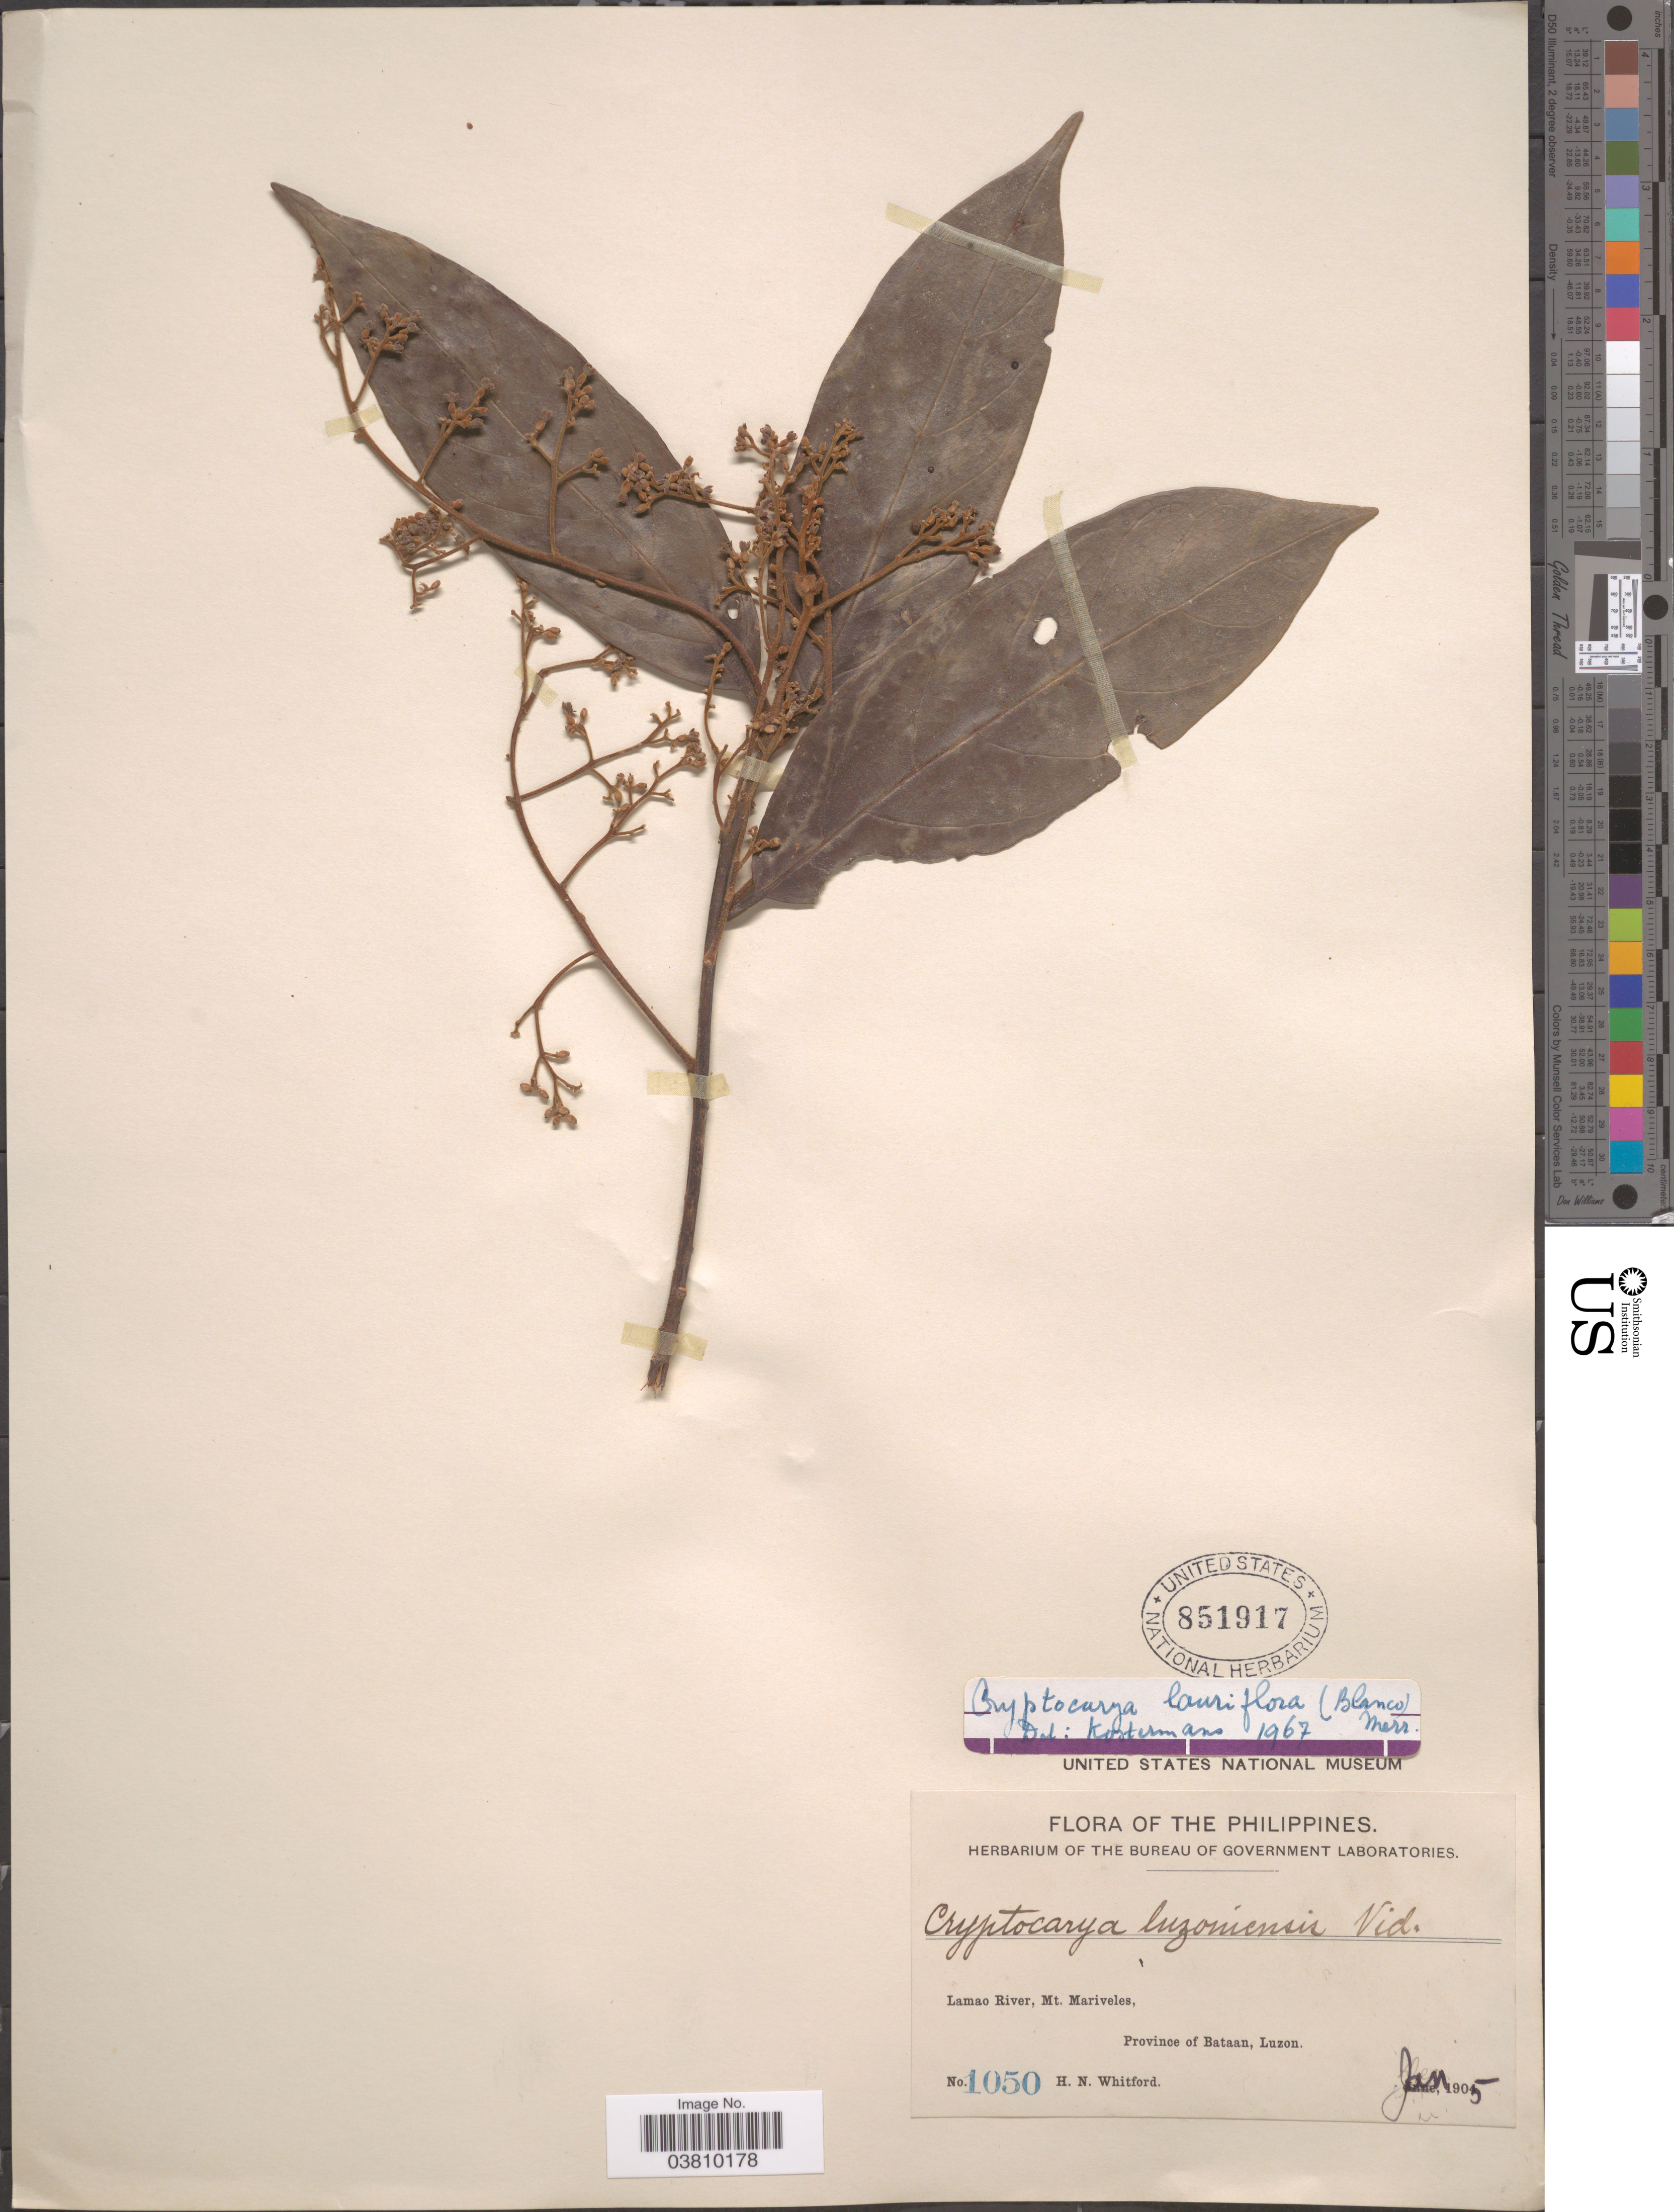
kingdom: Plantae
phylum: Tracheophyta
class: Magnoliopsida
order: Laurales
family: Lauraceae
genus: Cryptocarya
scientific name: Cryptocarya lauriflora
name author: (Blanco) Merr.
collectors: H. N. Whitford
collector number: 1050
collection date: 1905-03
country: Philippines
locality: Lamao River, Mt. Mariveles, Province of Bataan, Luzon.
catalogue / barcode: US 851917